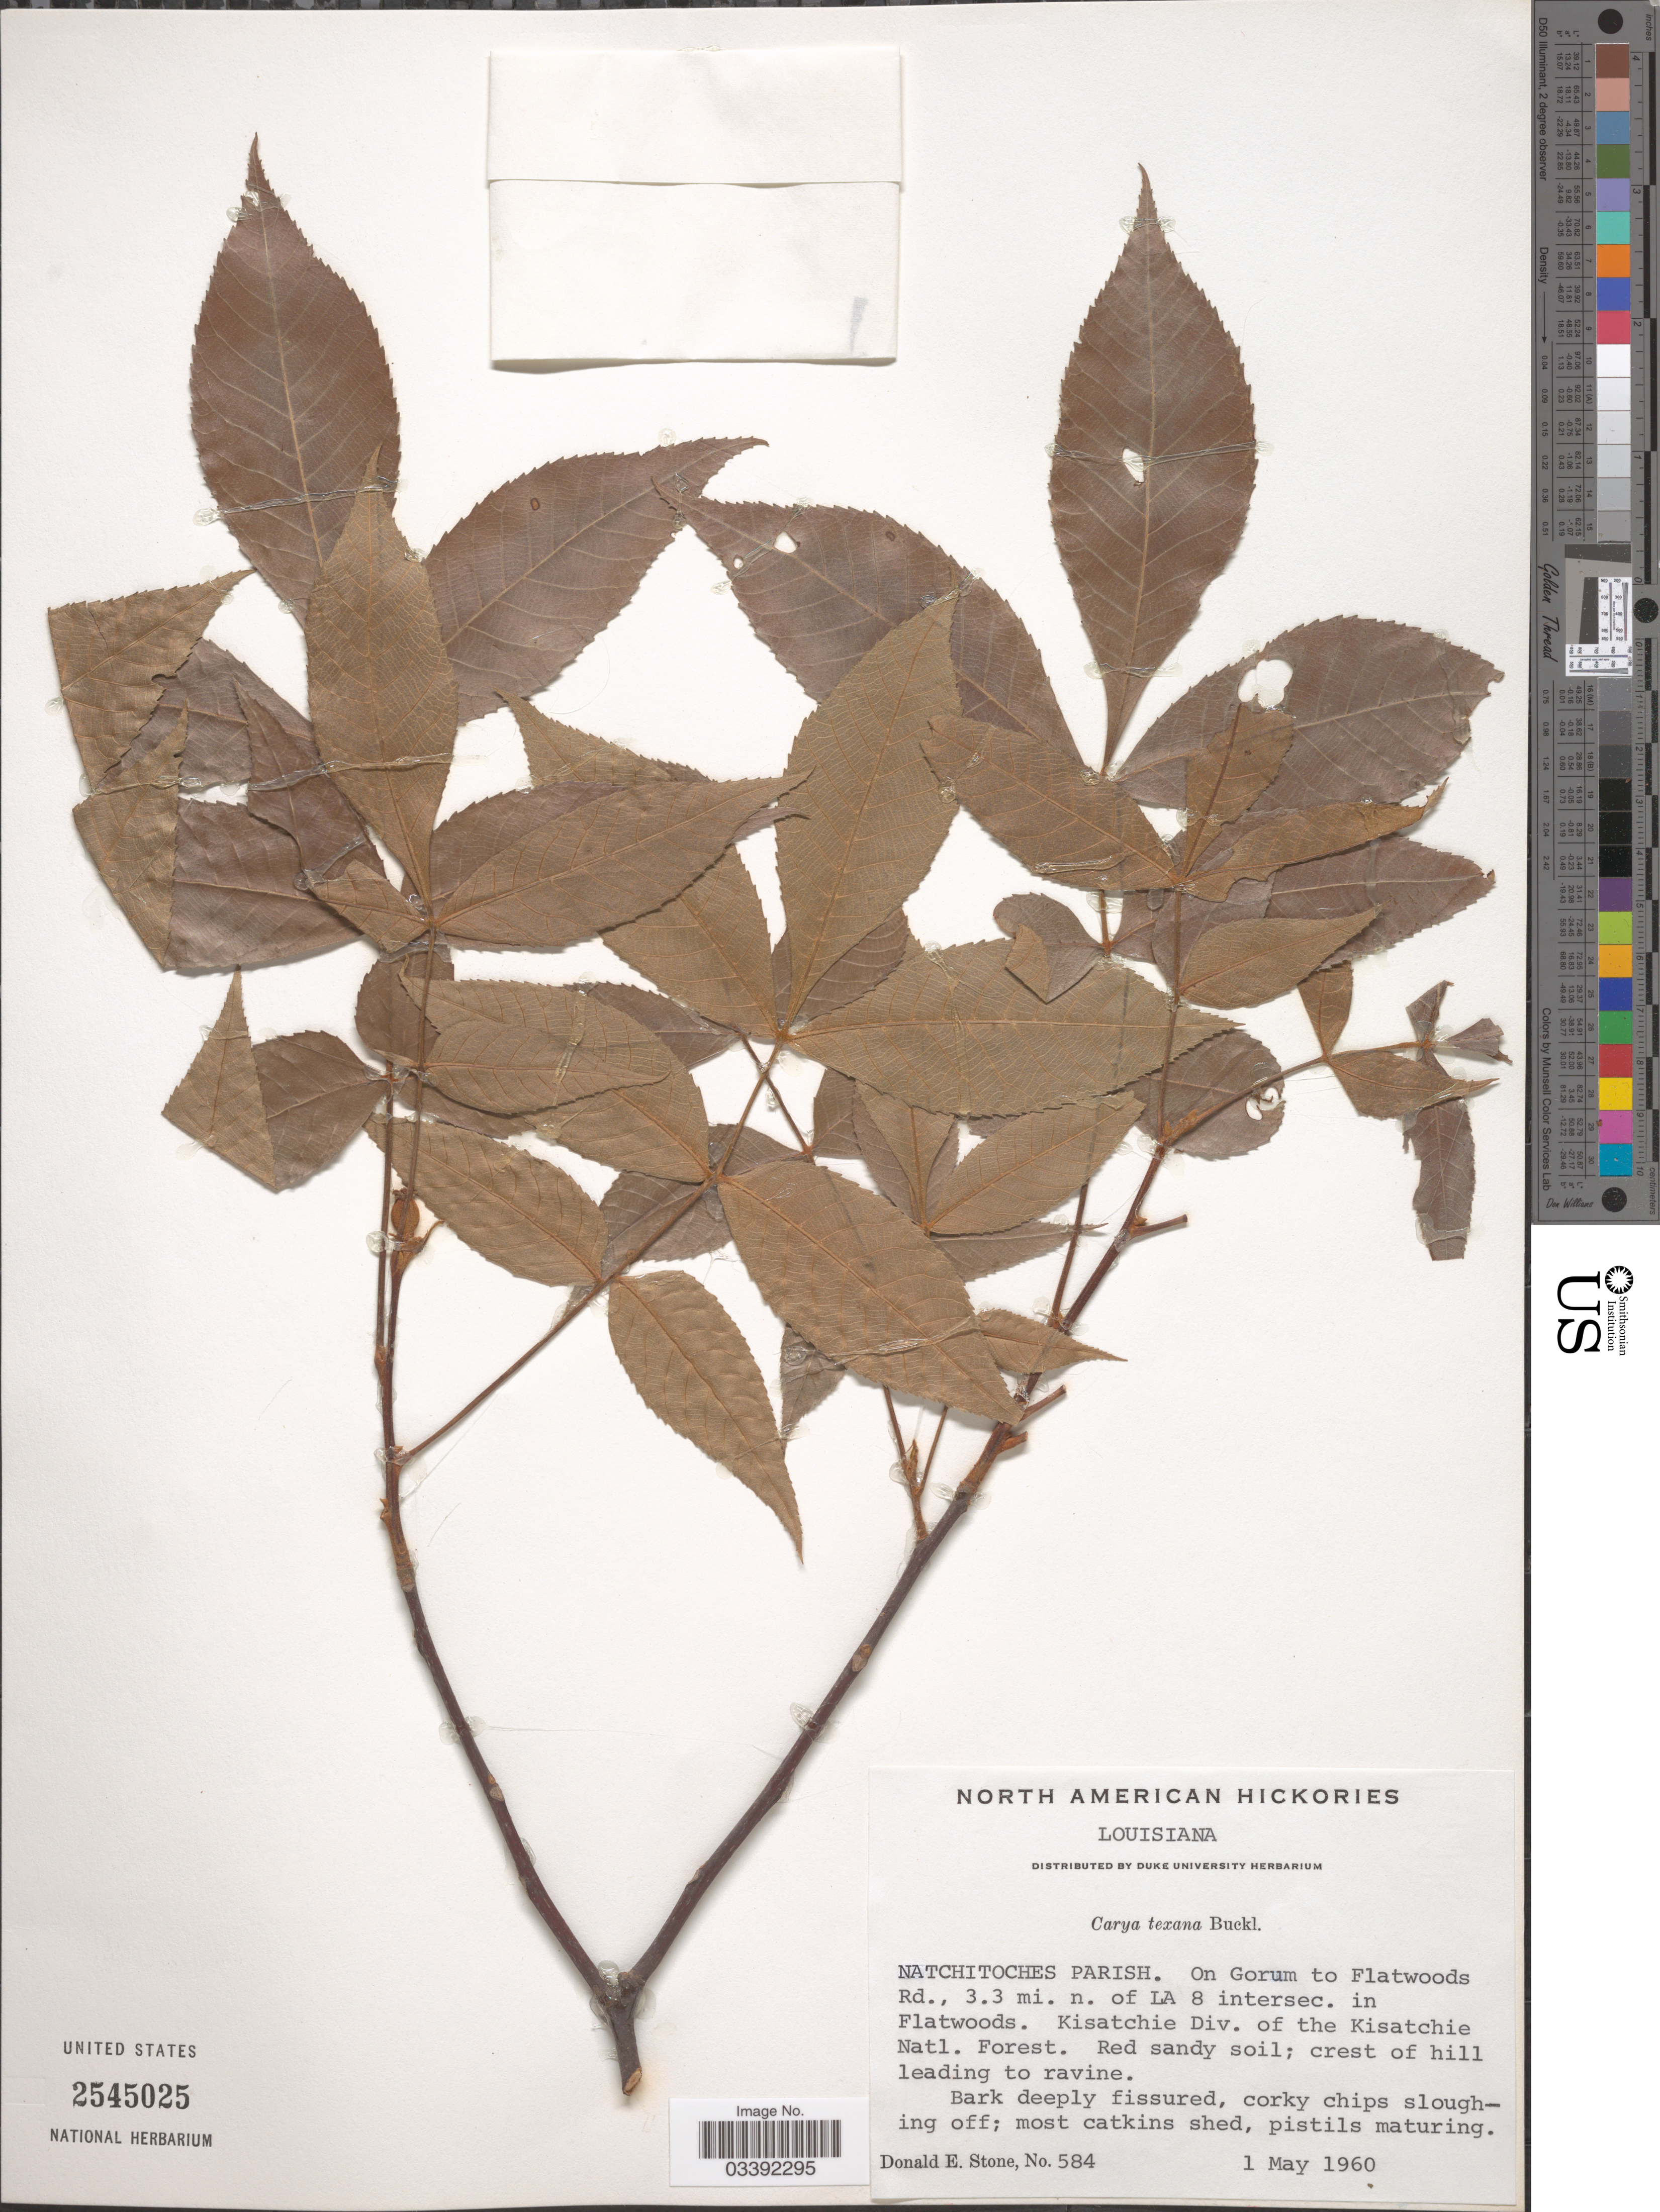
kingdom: Plantae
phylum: Tracheophyta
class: Magnoliopsida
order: Fagales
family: Juglandaceae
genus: Carya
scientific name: Carya texana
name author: Buckley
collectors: D. Stone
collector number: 584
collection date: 1960-05-01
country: United States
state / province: Louisiana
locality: Natchitoches Parish. On Gorum to Flatwoods Rd., 3.3 mi. n. of LA 8 intersec. In Flatwoods. Kisatchie Div. of the Kisatchie Natl. Forest.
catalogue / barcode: US 2545025